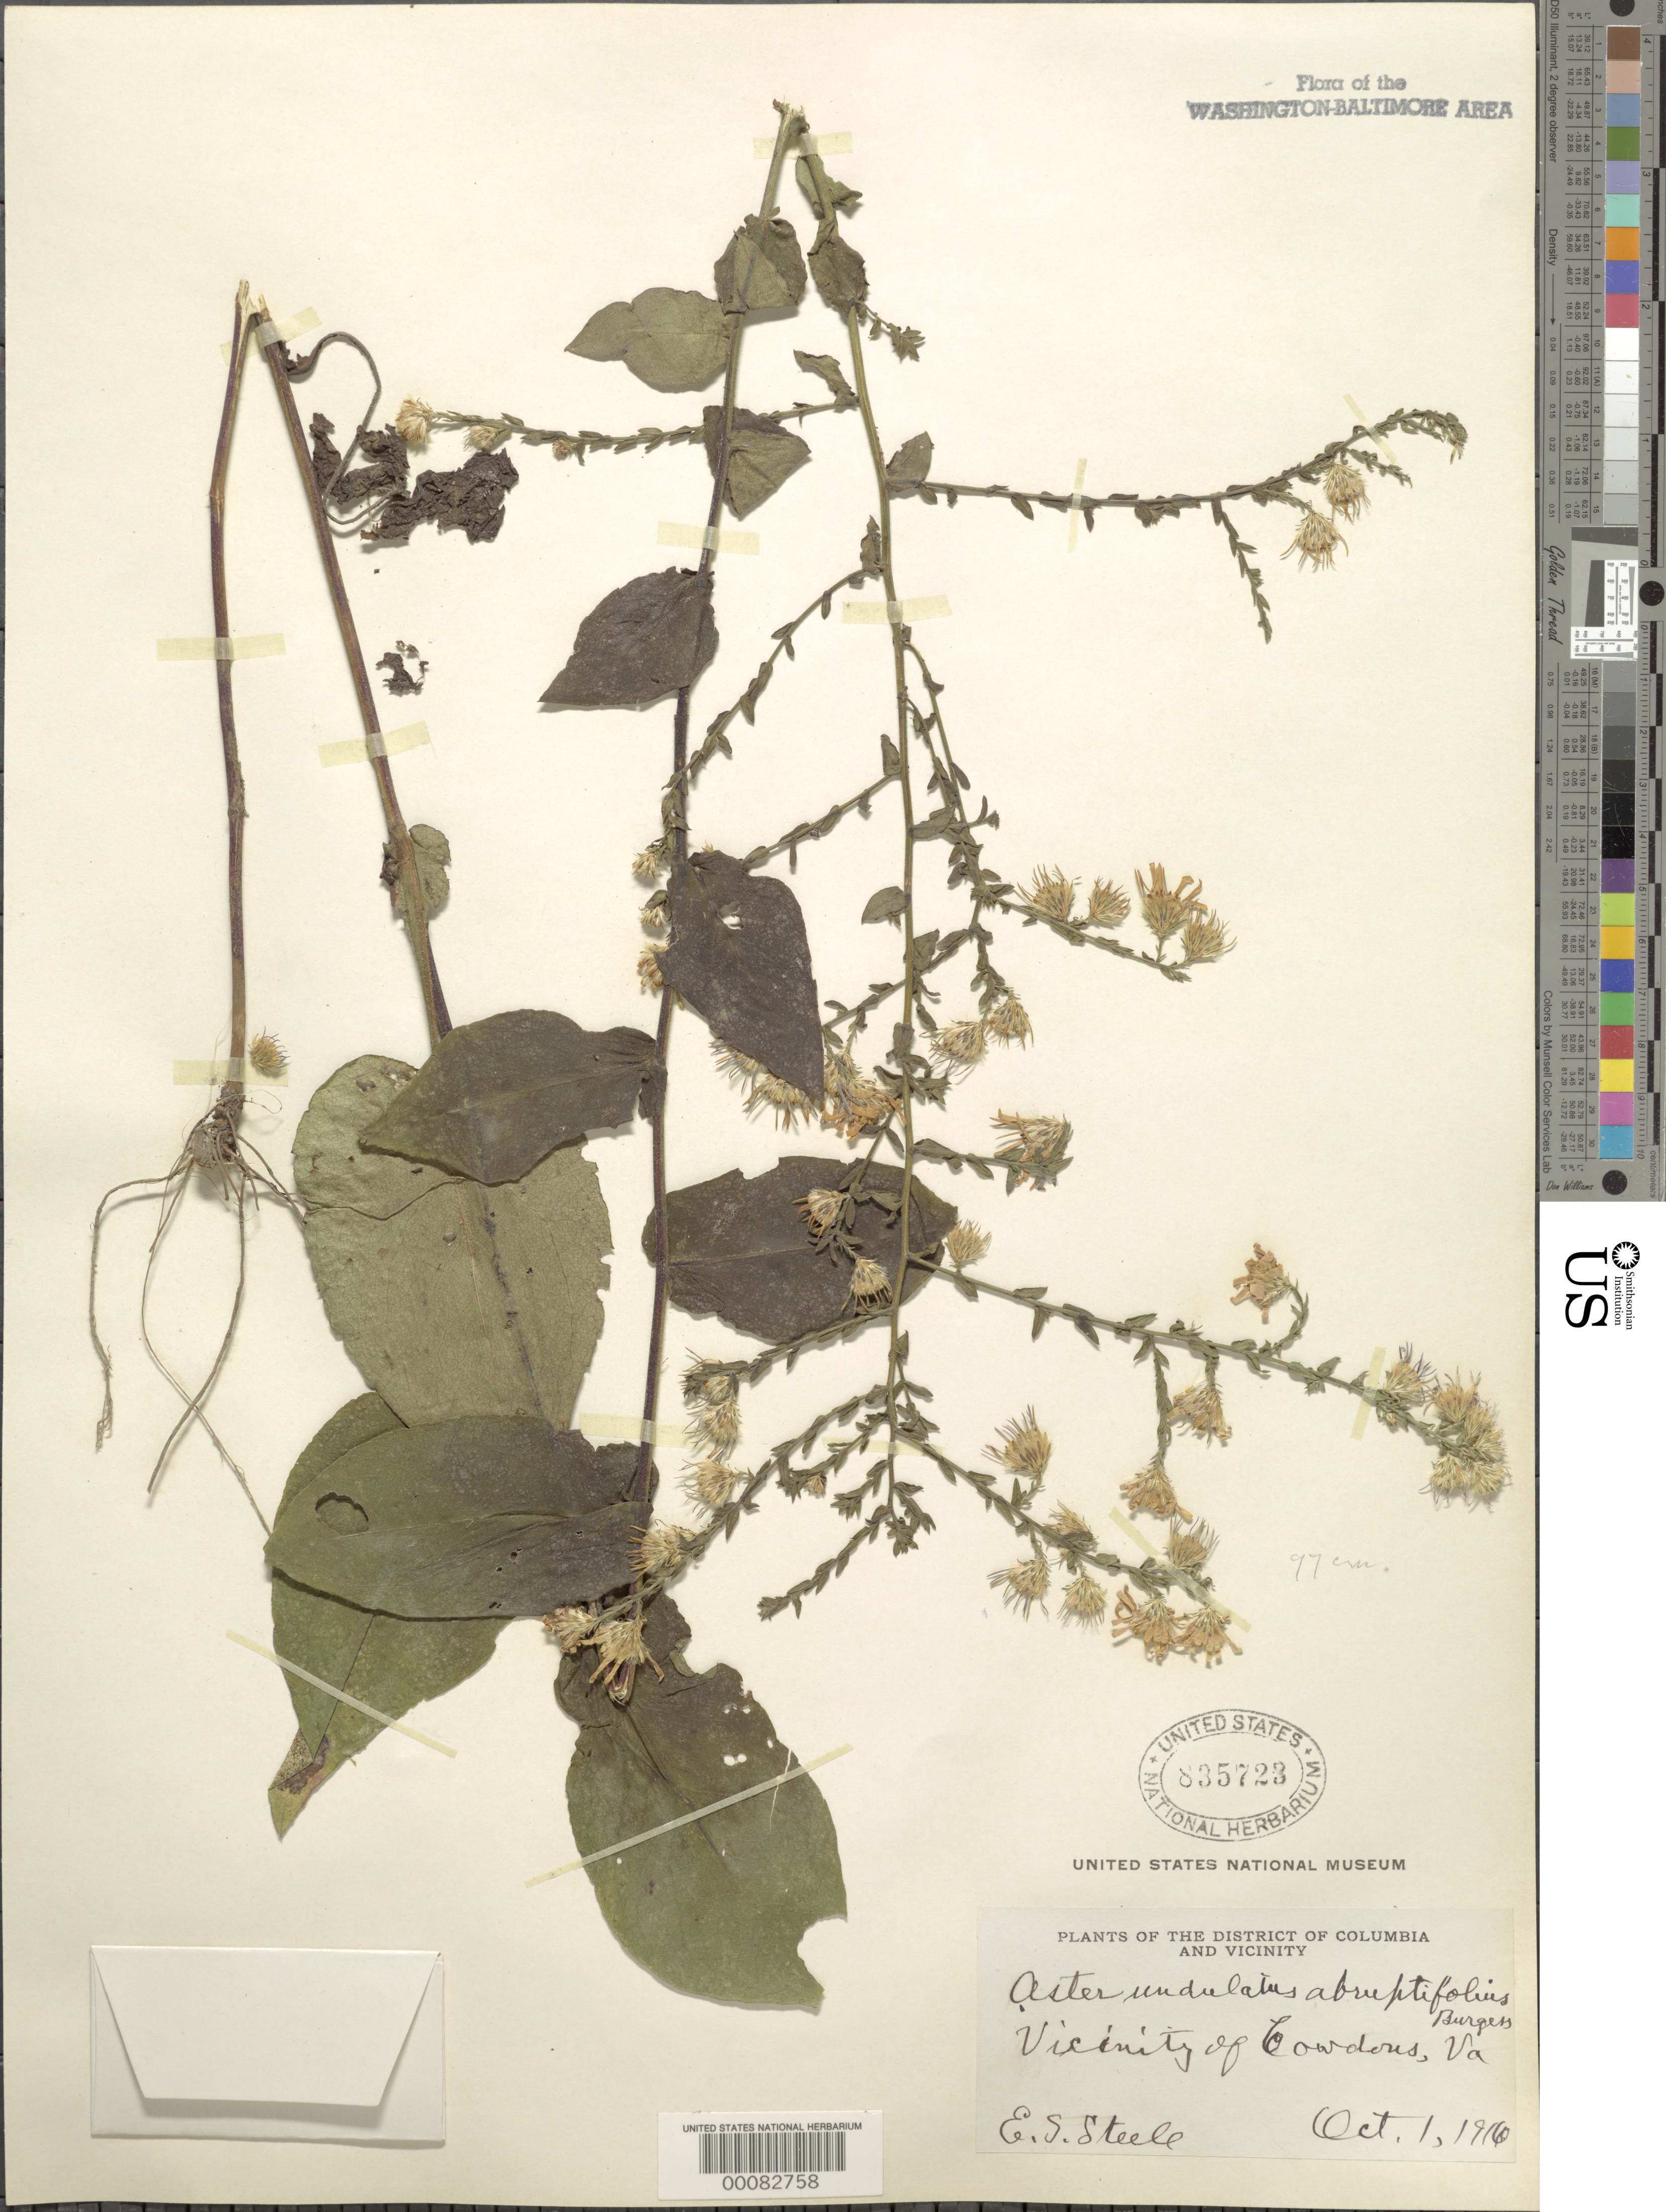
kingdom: Plantae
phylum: Tracheophyta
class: Magnoliopsida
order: Asterales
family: Asteraceae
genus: Symphyotrichum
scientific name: Symphyotrichum undulatum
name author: (L.) G.L. Nesom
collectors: E. Steele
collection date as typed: -1 Oct 1910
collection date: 1910-10-01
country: United States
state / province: Virginia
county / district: Arlington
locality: Cowdons vicinity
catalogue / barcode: US 835723